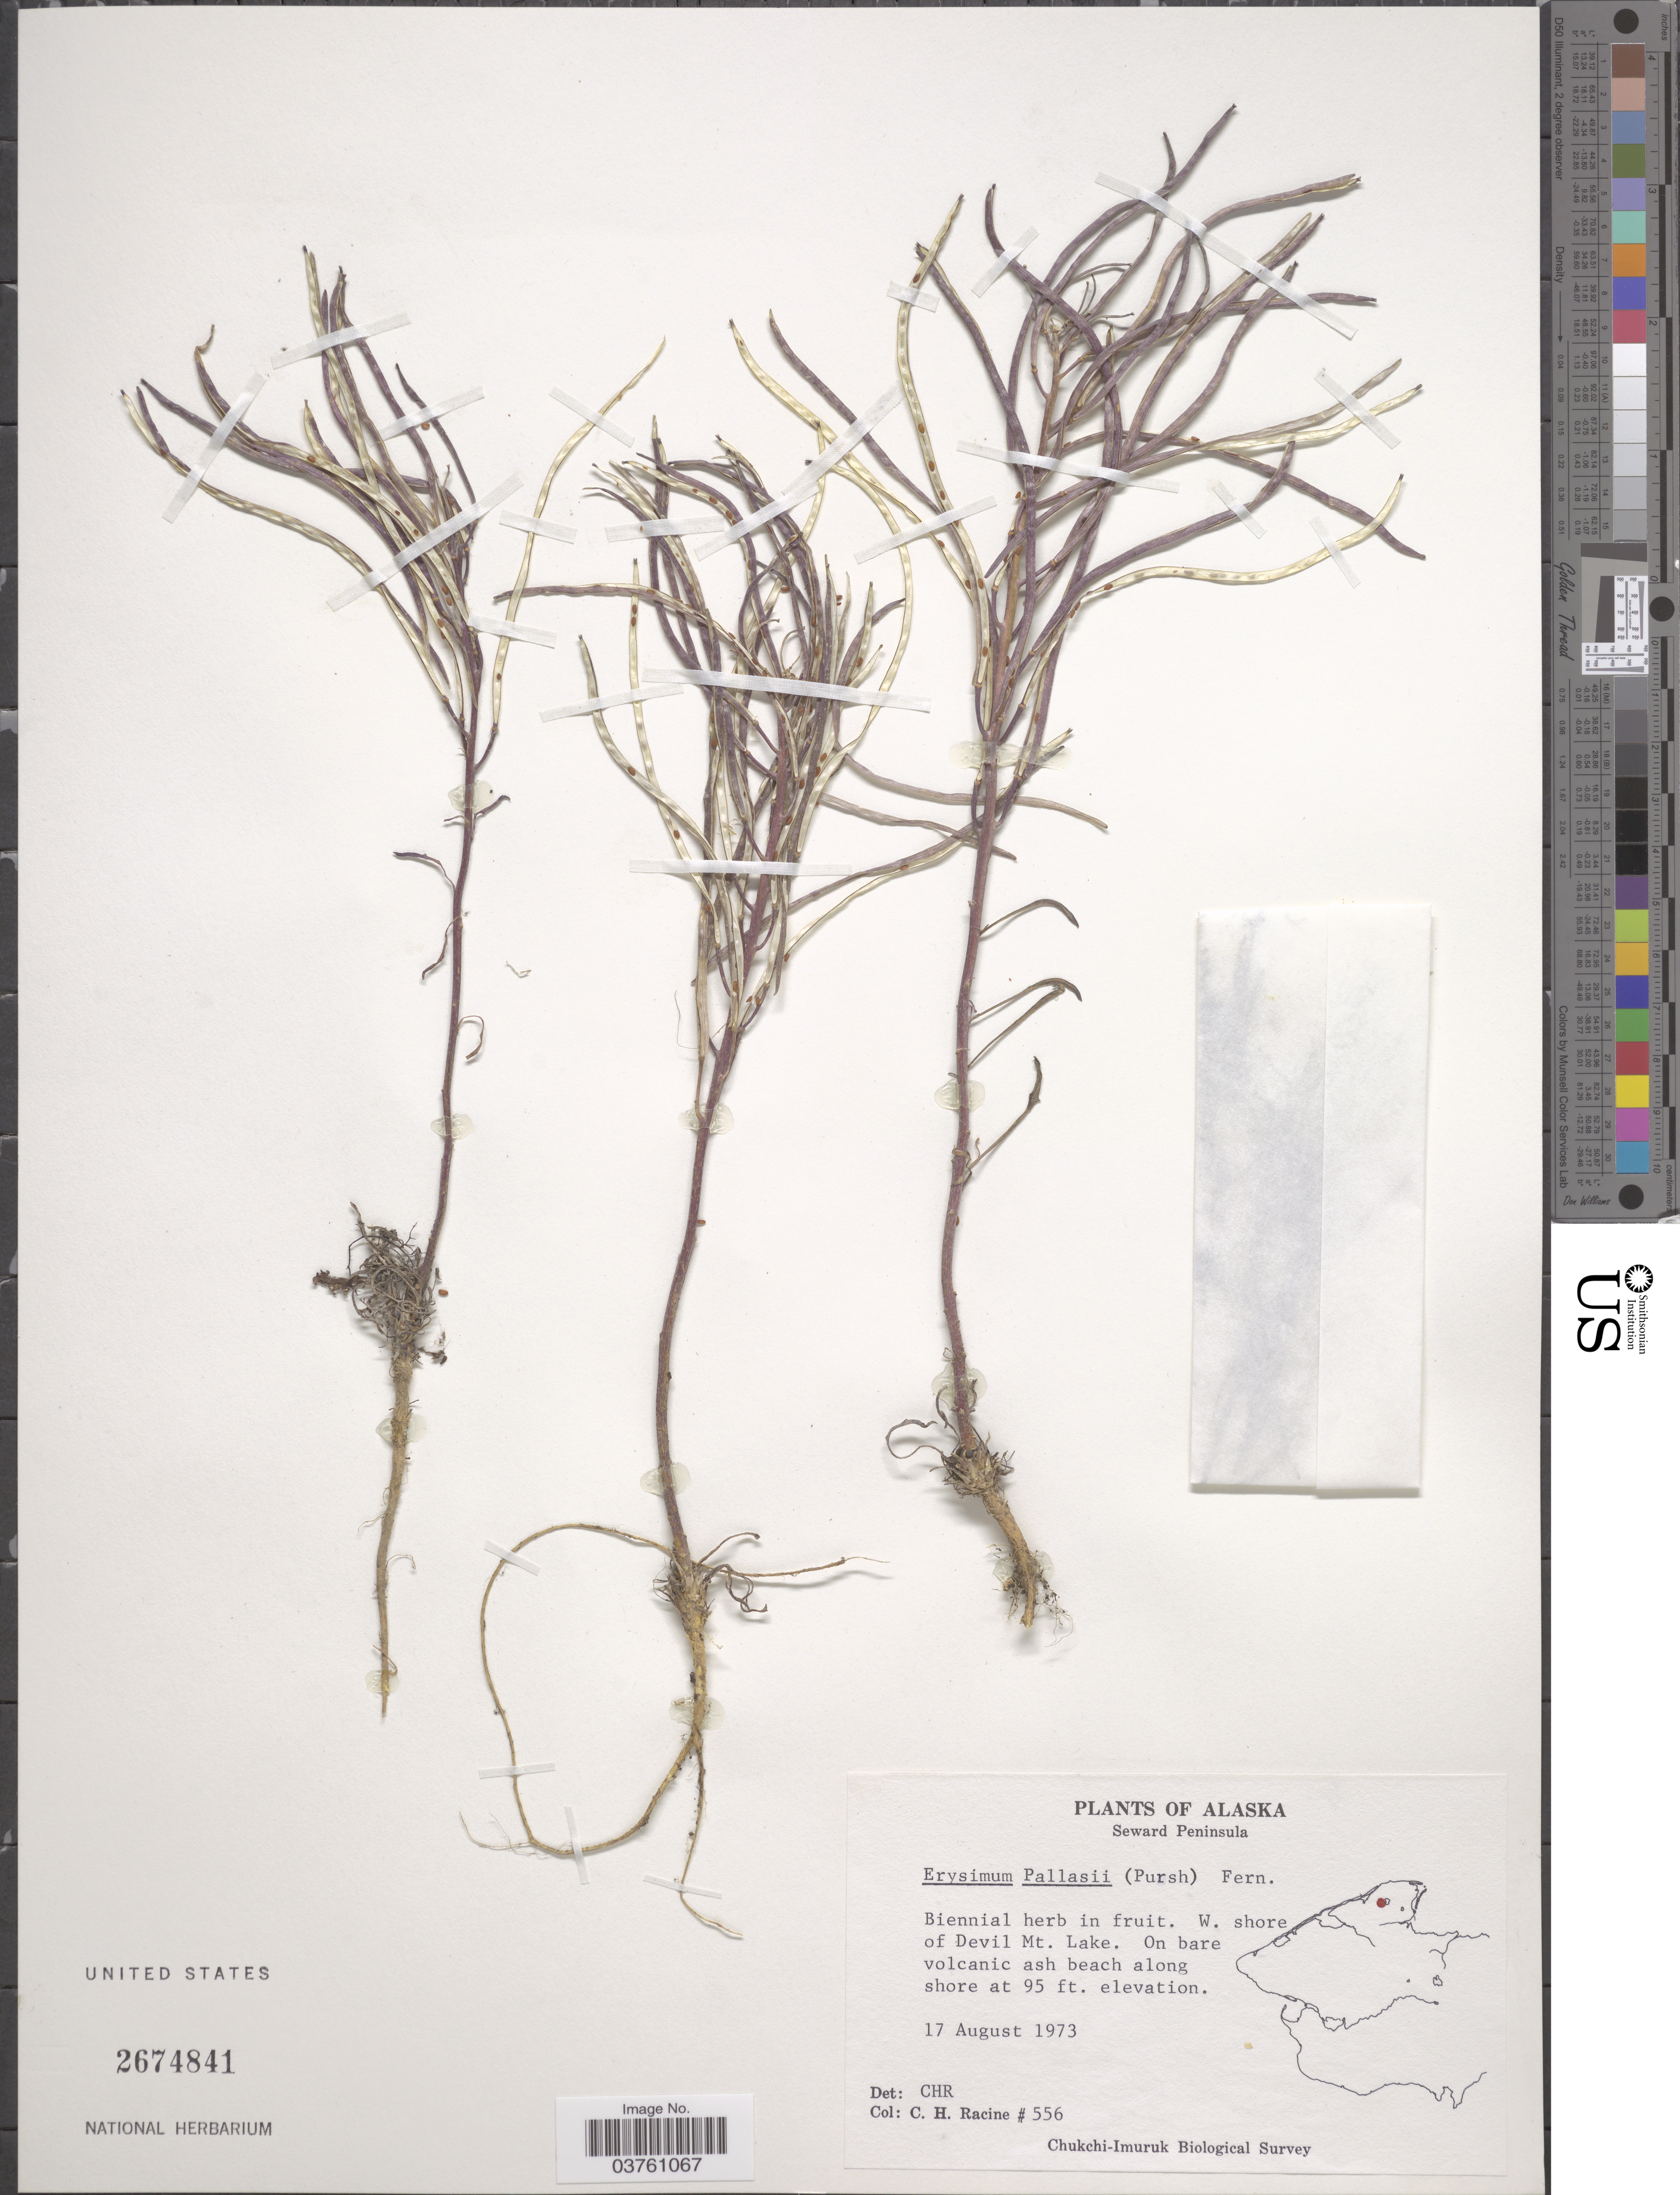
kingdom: Plantae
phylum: Tracheophyta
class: Magnoliopsida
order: Brassicales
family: Brassicaceae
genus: Erysimum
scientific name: Erysimum pallasii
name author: (Pursh) Fernald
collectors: C. Racine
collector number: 556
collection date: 1973-08-17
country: United States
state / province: Alaska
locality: Seward Peninsula. W. shore of Devil Mt. Lake.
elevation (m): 29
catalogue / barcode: US 2674841